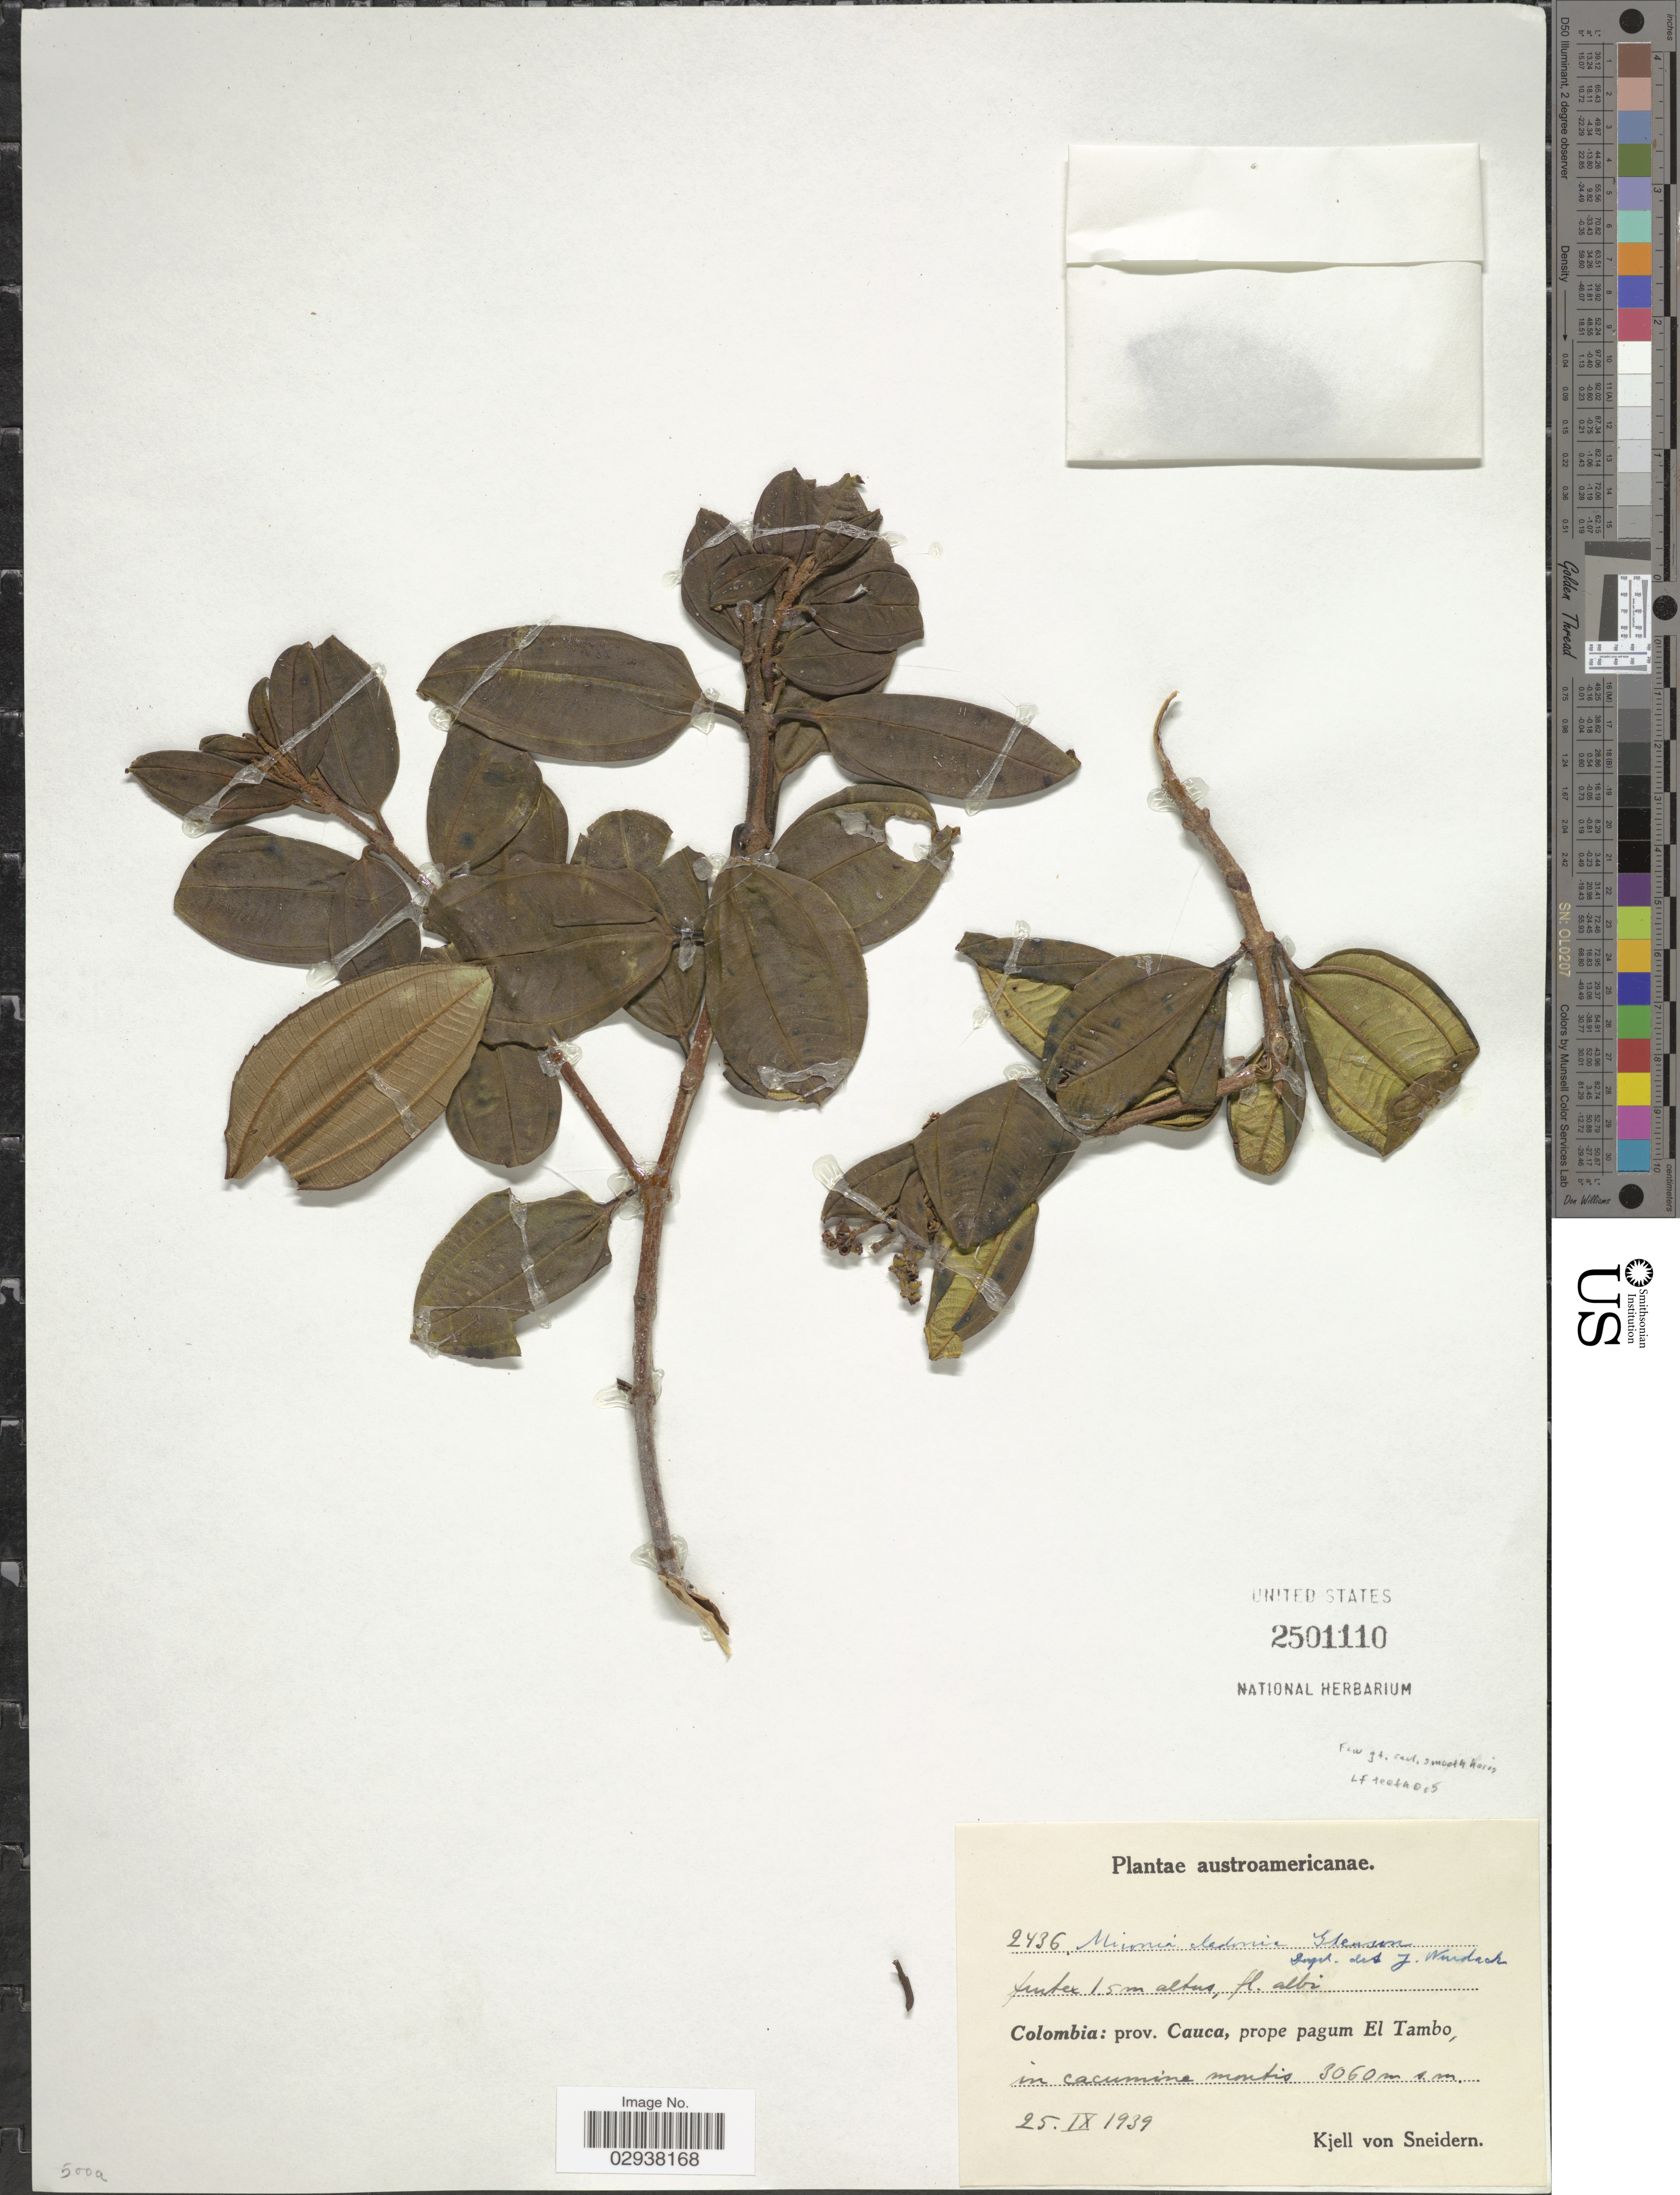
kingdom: Plantae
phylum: Tracheophyta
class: Magnoliopsida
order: Myrtales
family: Melastomataceae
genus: Miconia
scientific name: Miconia cladonia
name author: Gleason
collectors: K. von Sneidern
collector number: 2436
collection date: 1939-09-25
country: Colombia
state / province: Cauca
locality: Prope pagum El Tambo.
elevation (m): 3060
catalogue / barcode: US 2501110